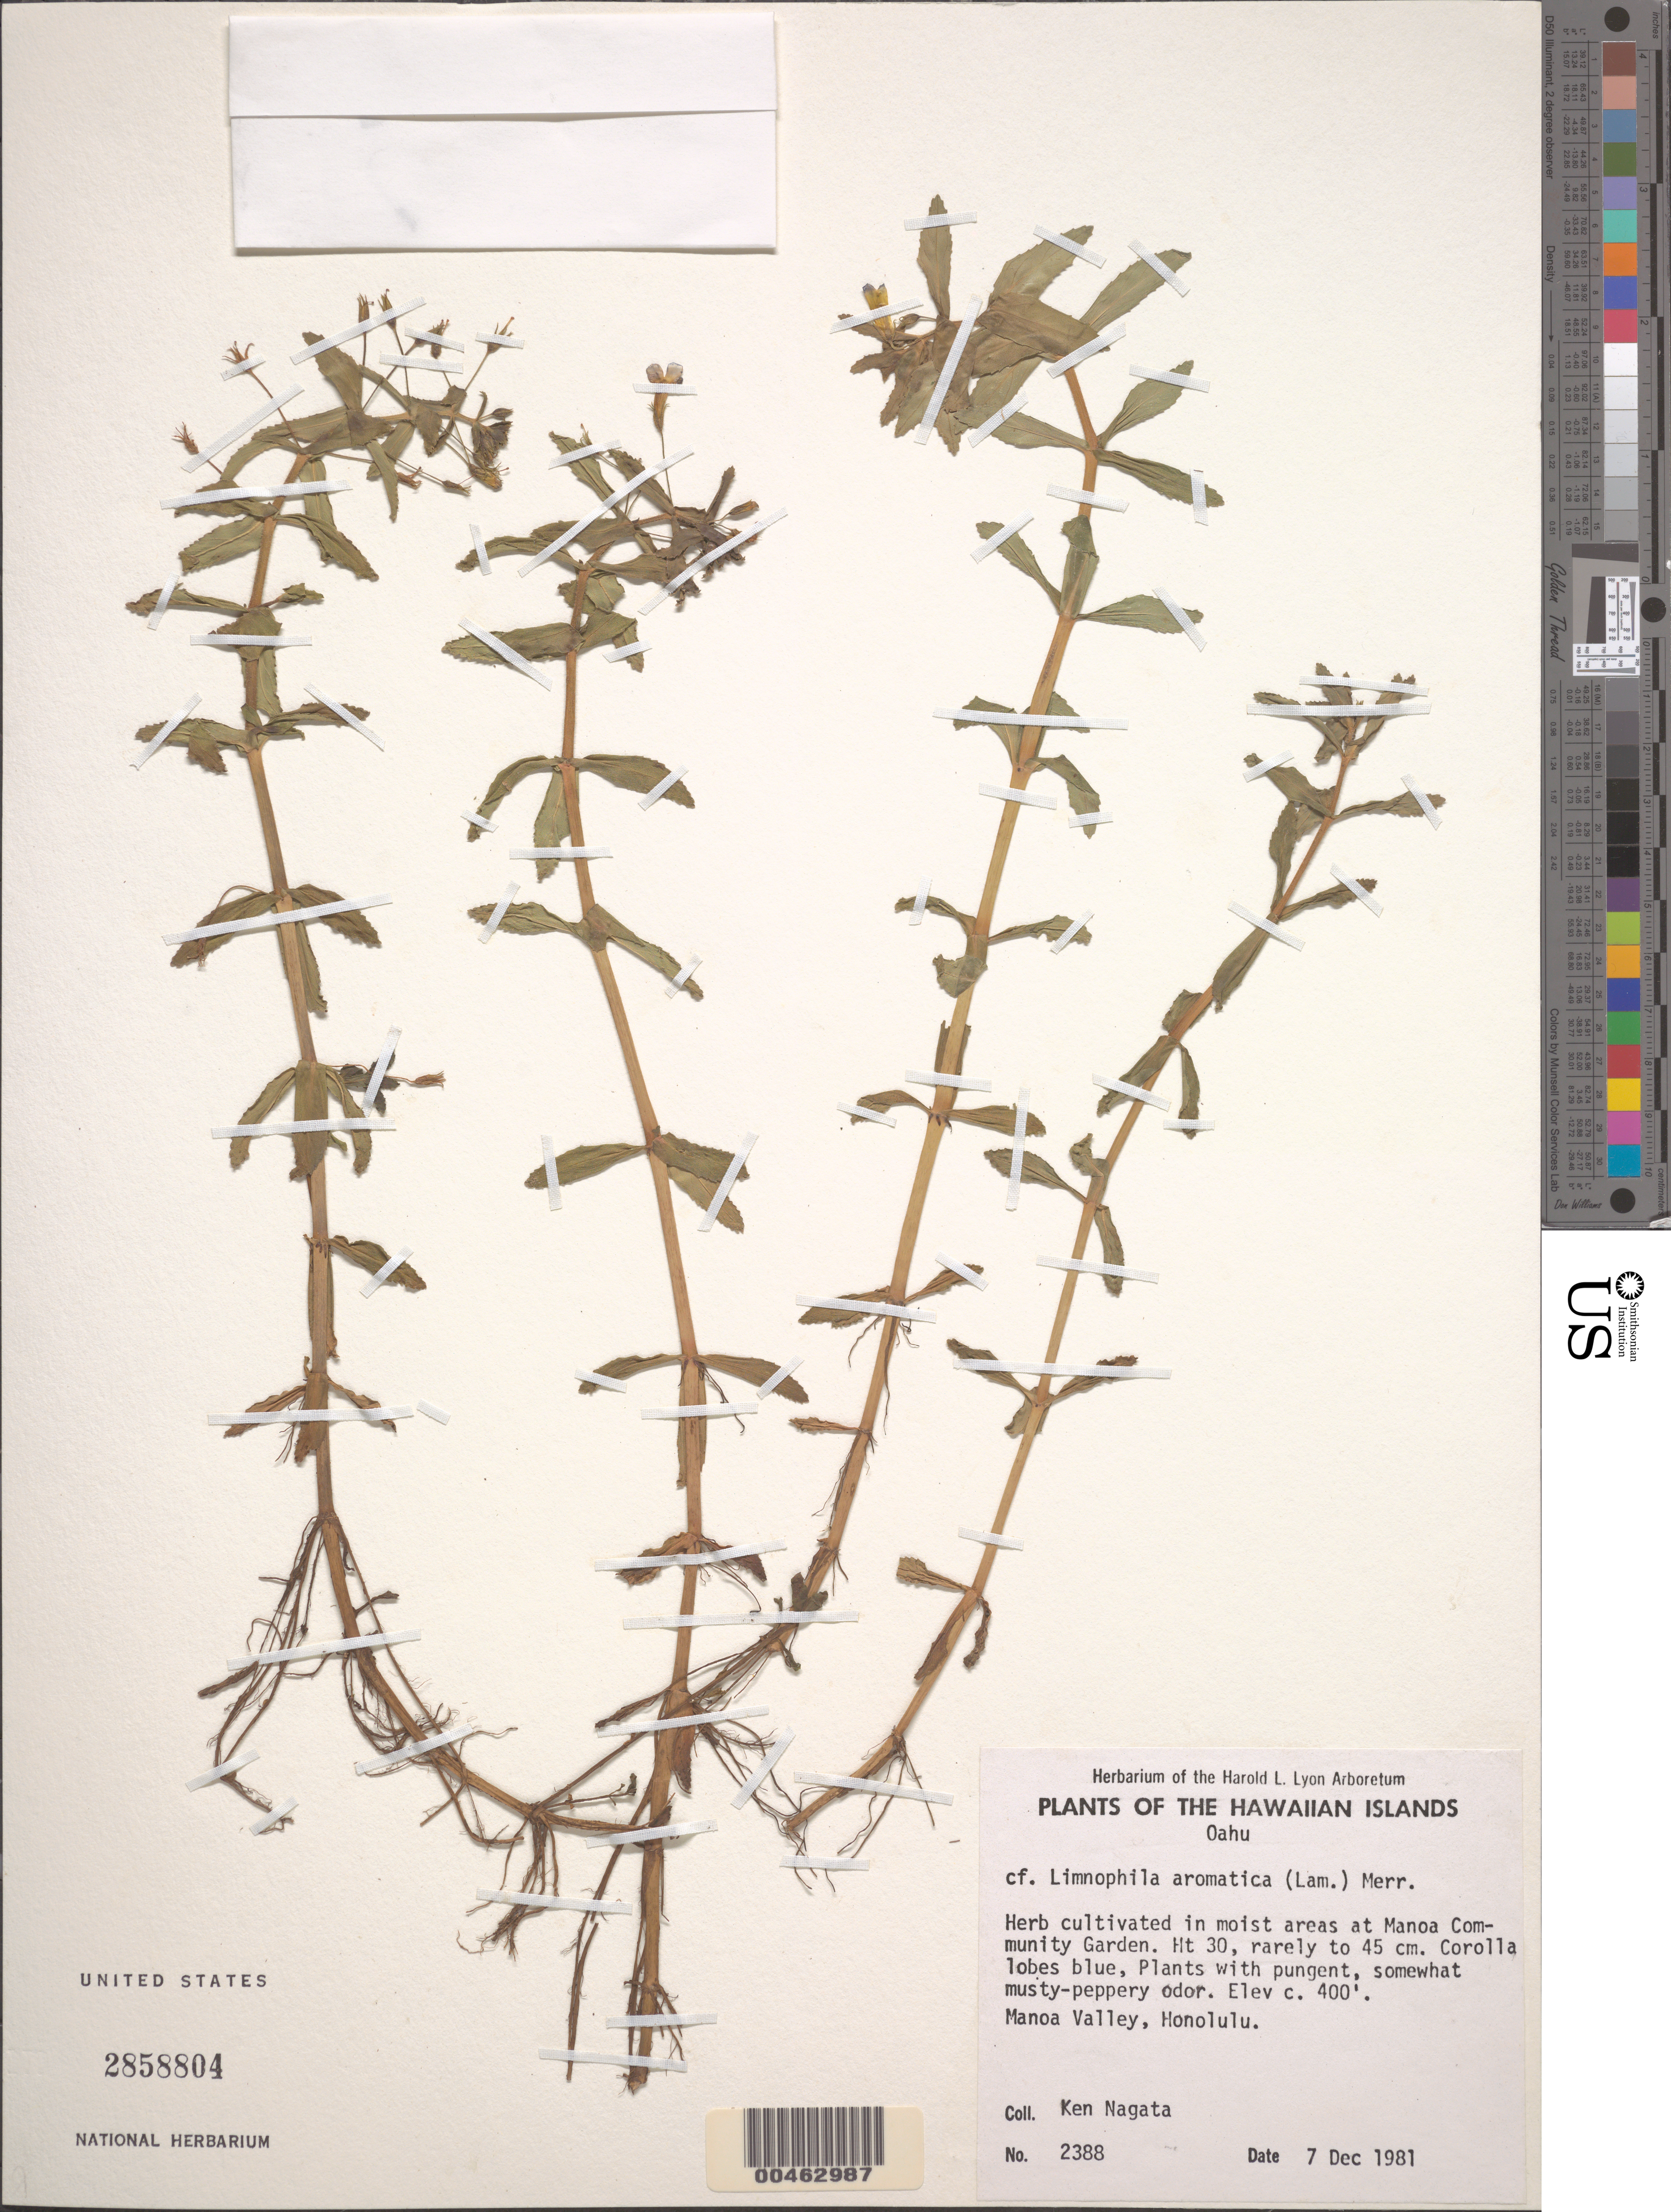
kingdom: Plantae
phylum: Tracheophyta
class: Magnoliopsida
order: Lamiales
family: Plantaginaceae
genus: Limnophila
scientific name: Limnophila aromatica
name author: (Lam.) Merr.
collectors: K. Nagata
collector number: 2388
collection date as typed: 7 Dec 1981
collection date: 1981-12-07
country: United States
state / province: Hawaii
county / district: Honolulu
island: Oahu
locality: Manoa Community Garden, Manoa Valley, Honolulu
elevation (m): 122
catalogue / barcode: US 2858804